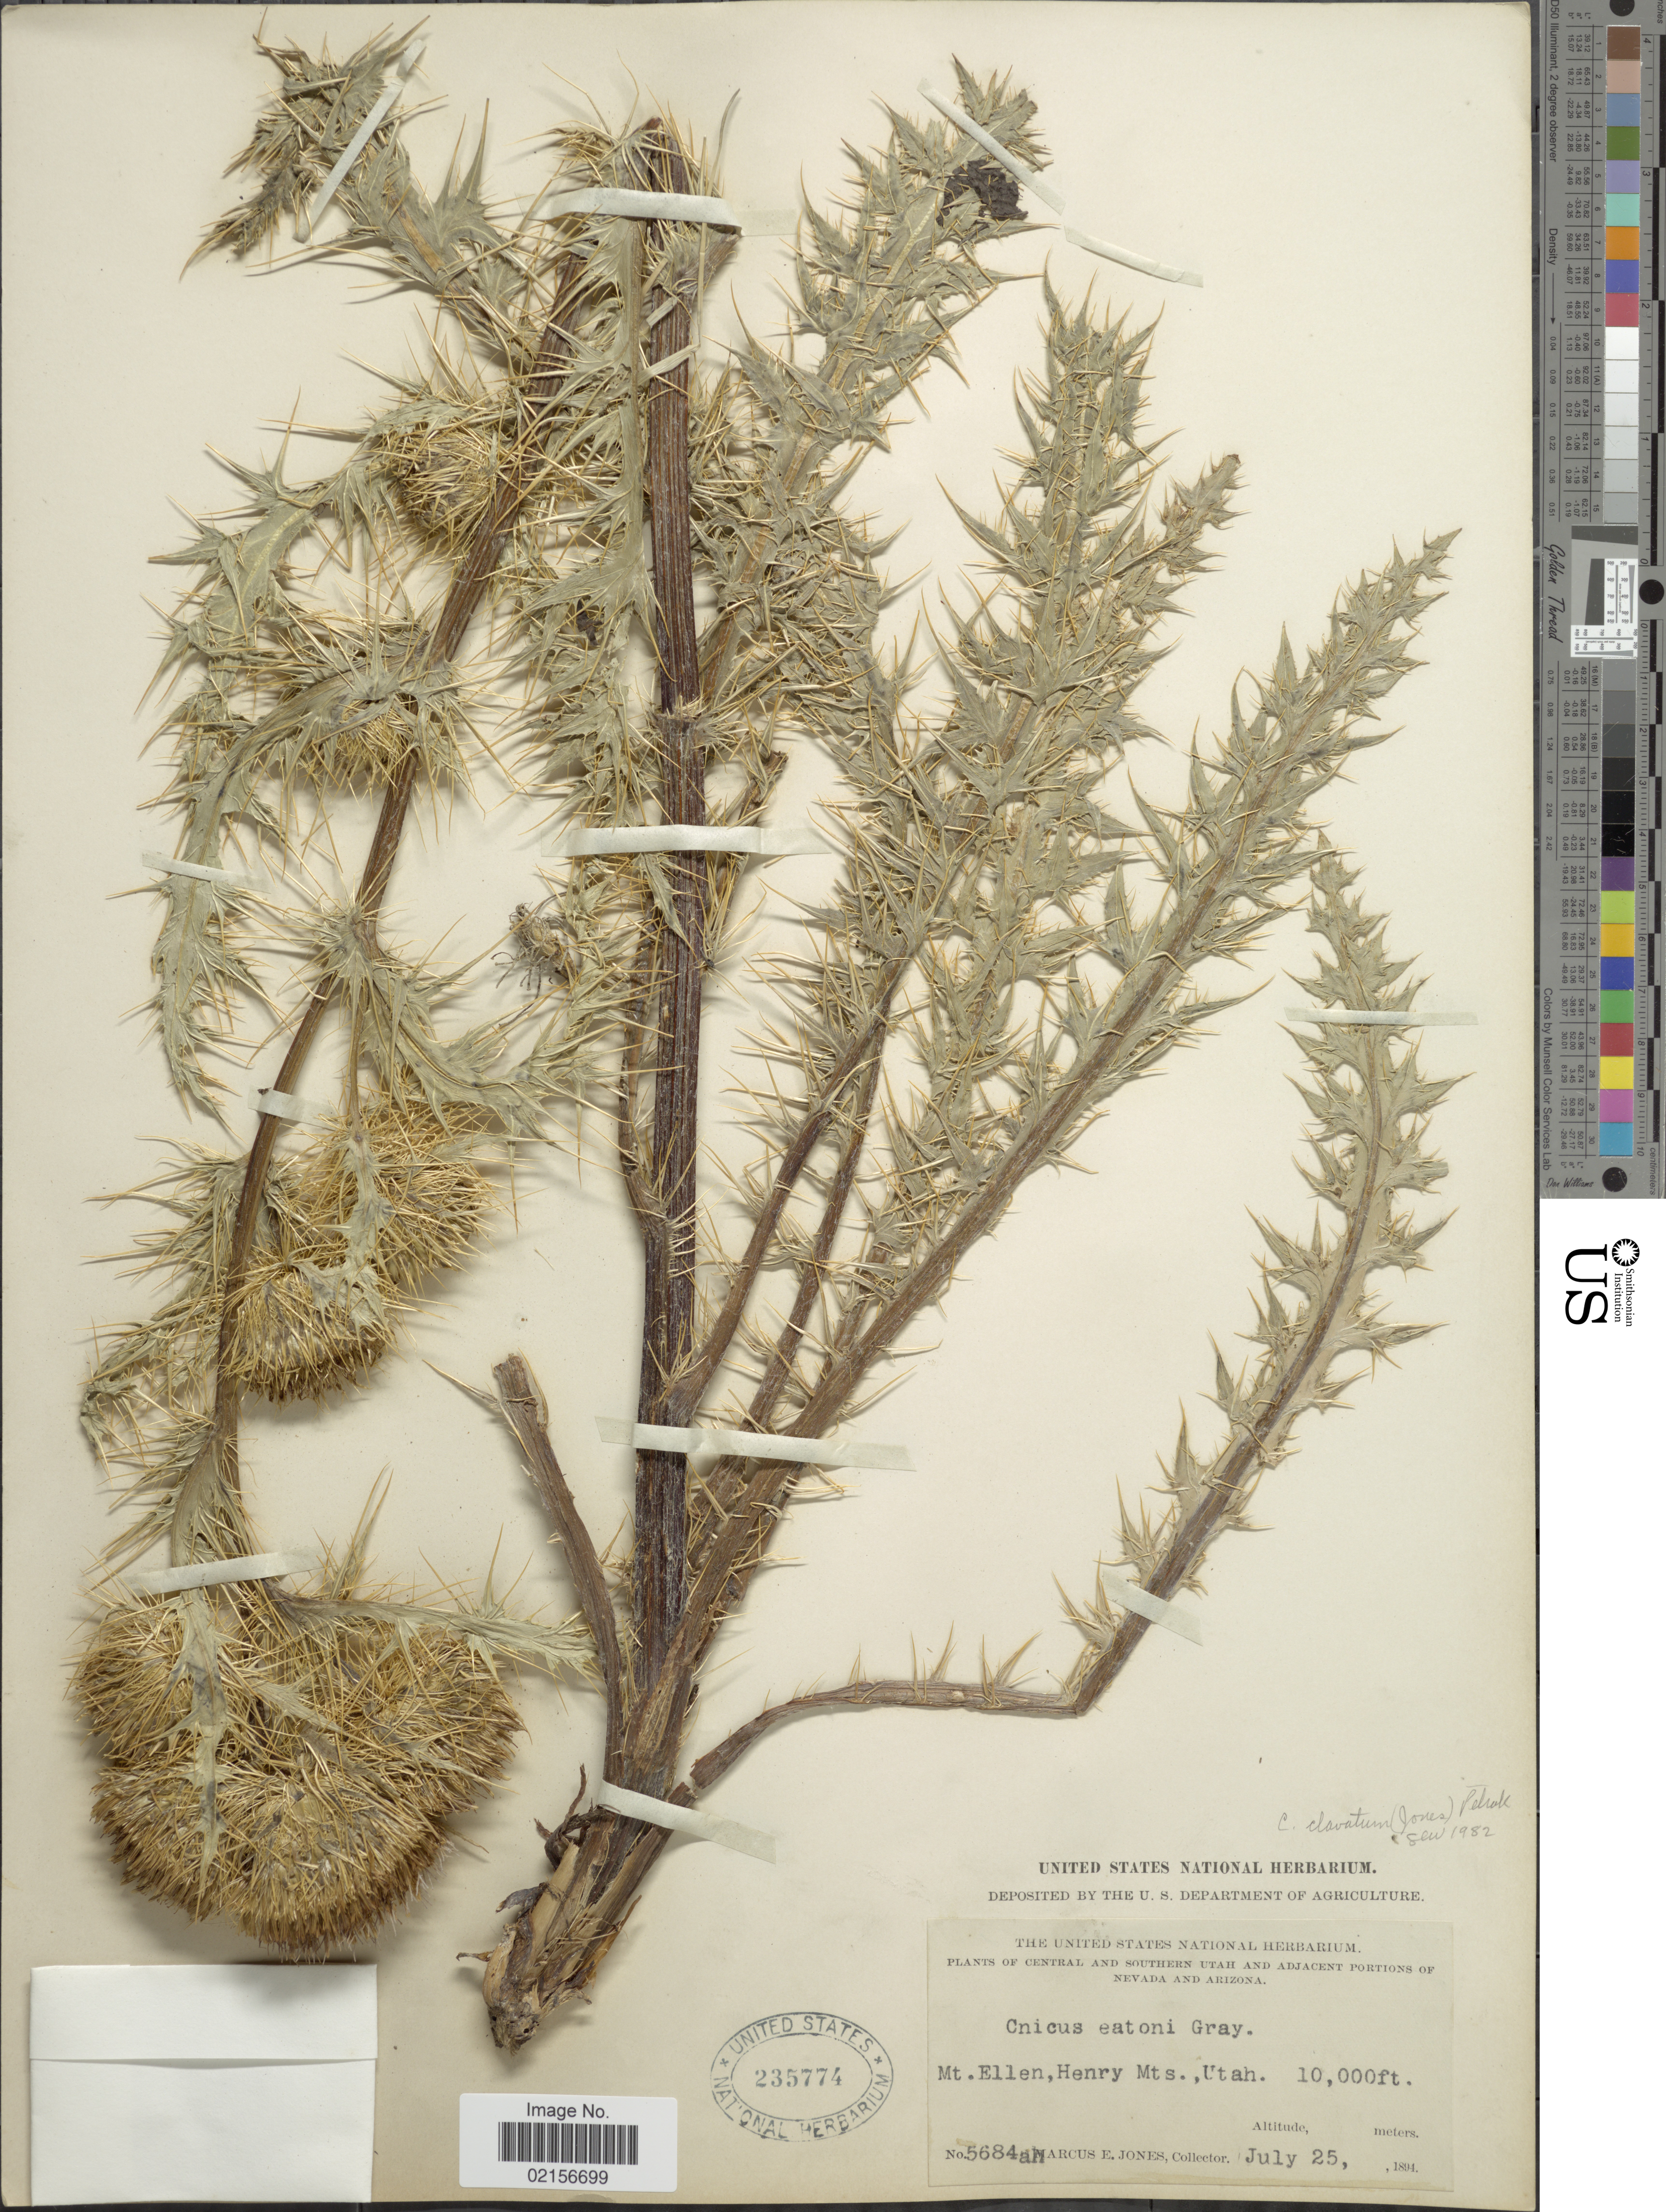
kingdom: Plantae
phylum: Tracheophyta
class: Magnoliopsida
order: Asterales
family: Asteraceae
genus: Cirsium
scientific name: Cirsium eatonii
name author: (A. Gray) B.L. Rob.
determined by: Ackerfield, Jennifer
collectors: M. E. Jones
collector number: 5684am*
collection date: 1894-07-25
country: United States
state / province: Utah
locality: Centrak and Southern and Adjacent Portions of Nevada and Arizona, Mt Ellen, Henry Mts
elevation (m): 3048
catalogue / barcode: US 235774